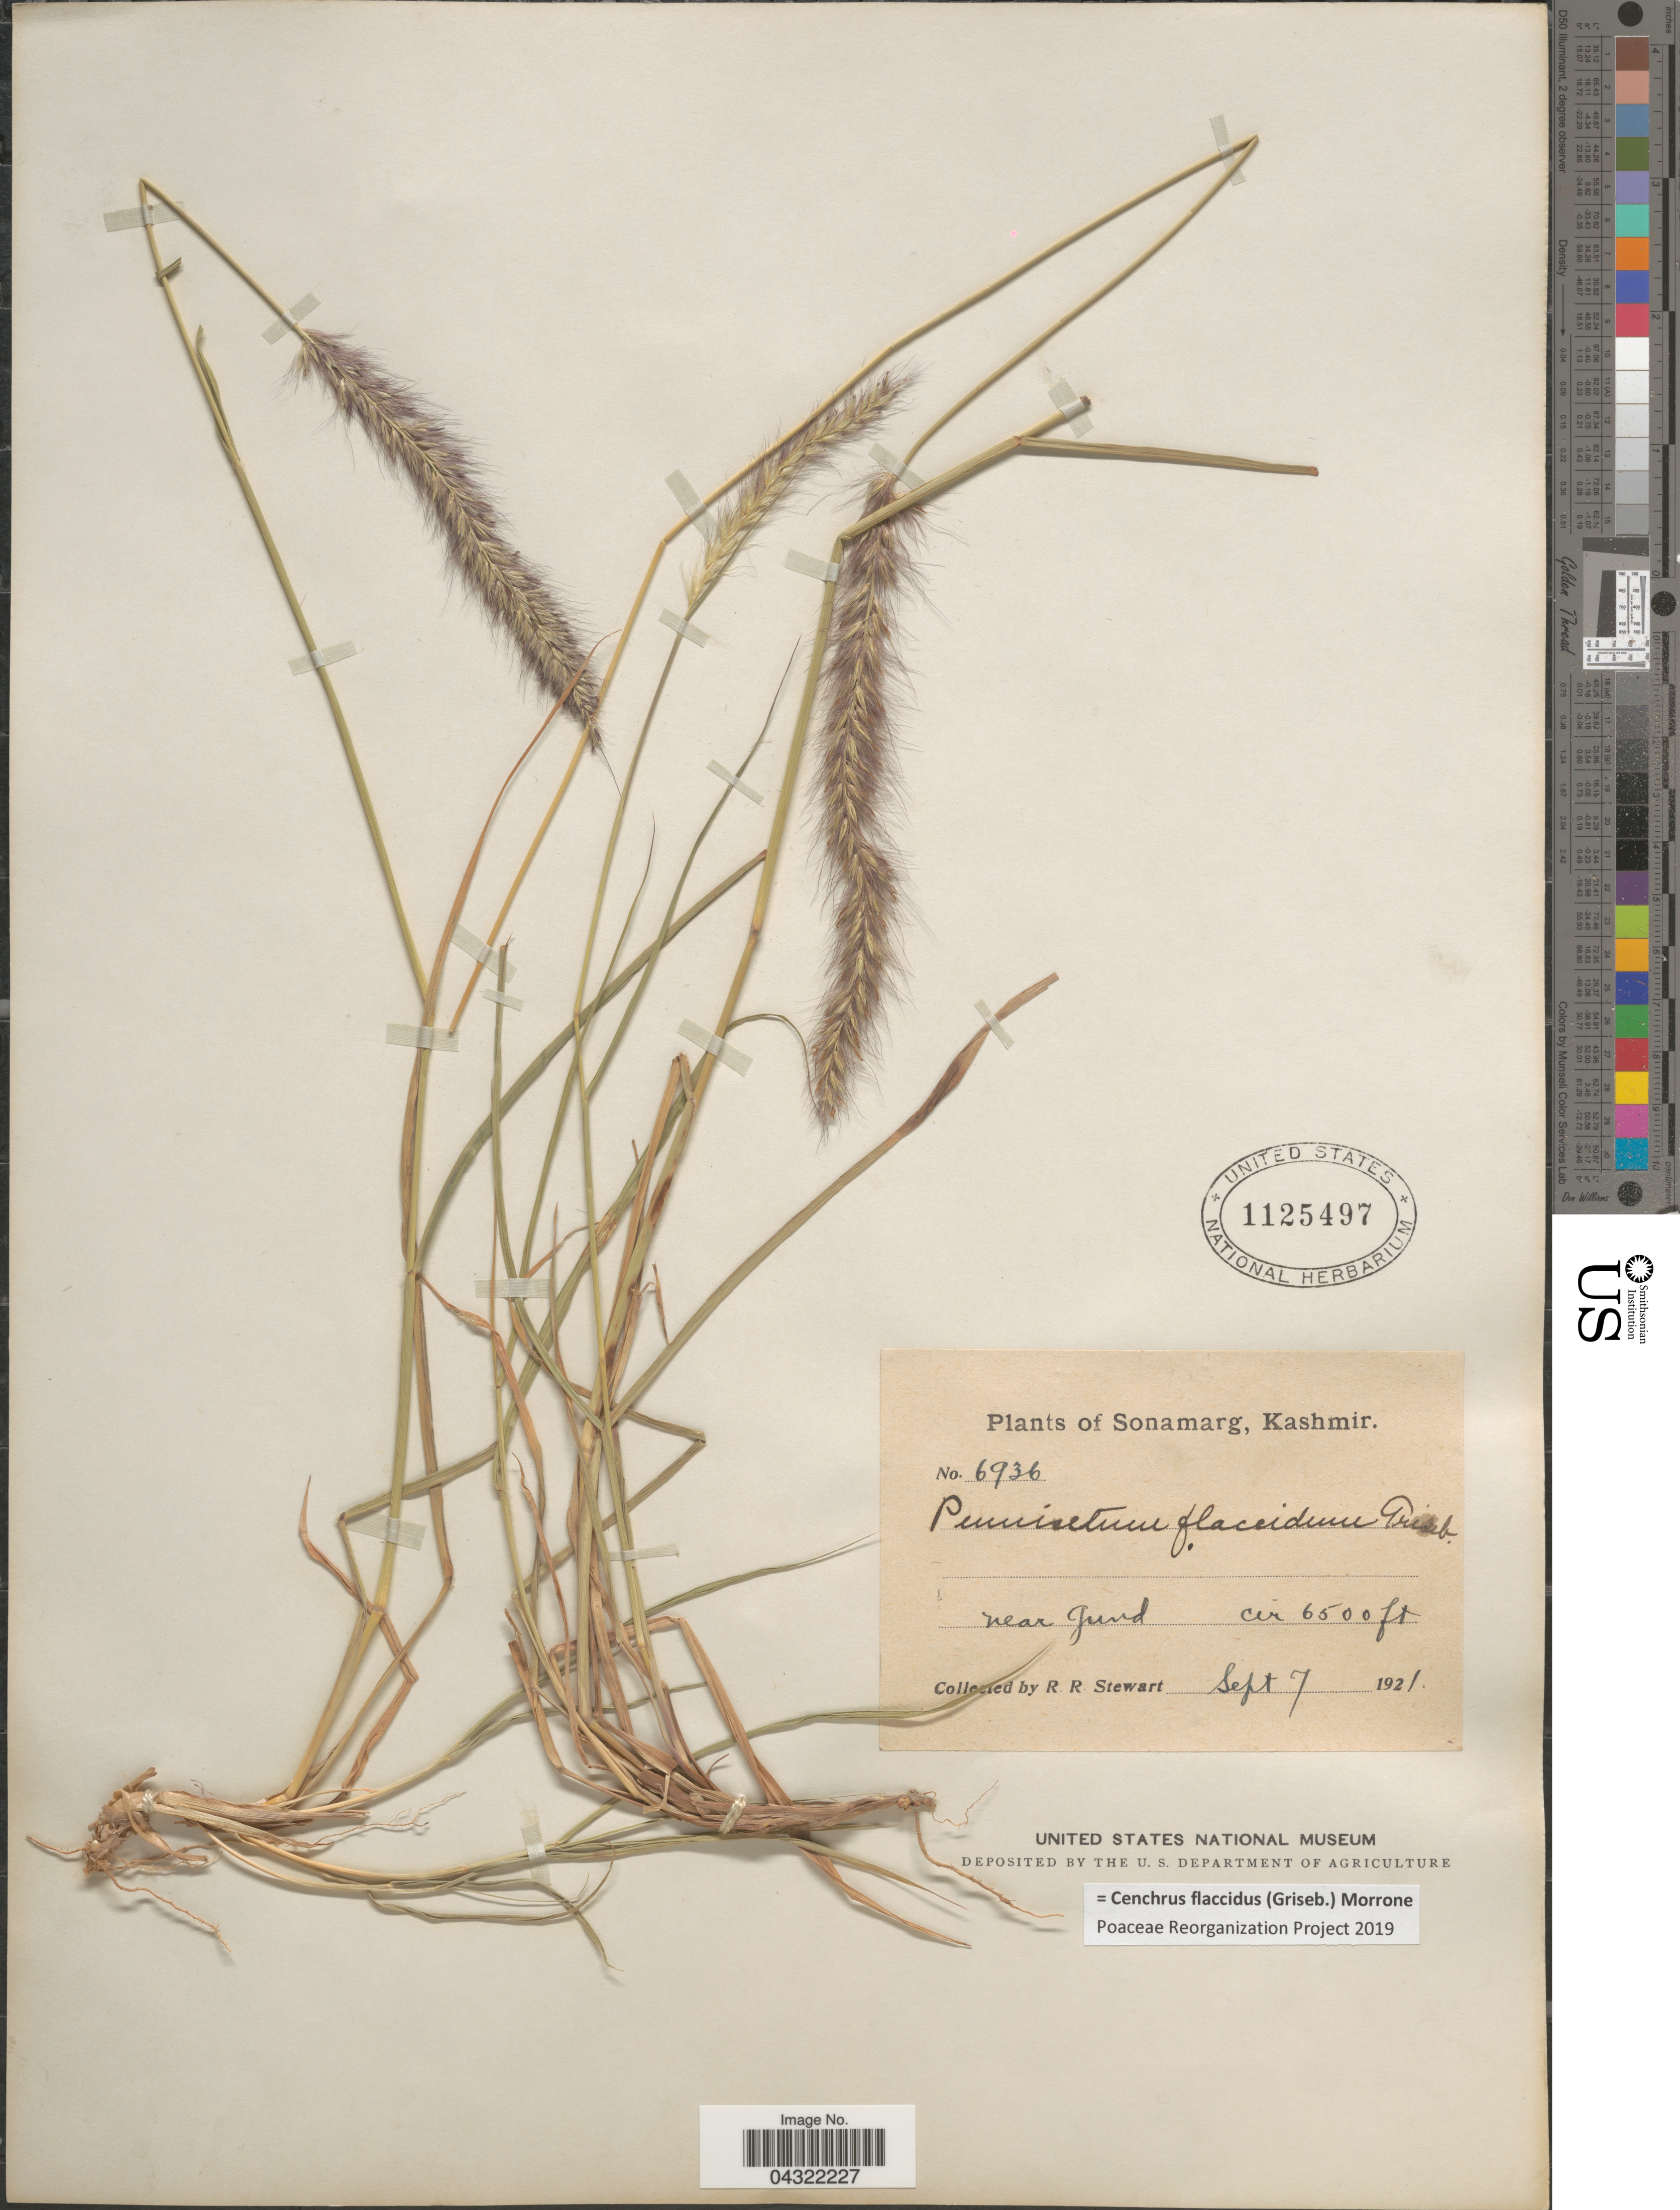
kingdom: Plantae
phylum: Tracheophyta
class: Liliopsida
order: Poales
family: Poaceae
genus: Cenchrus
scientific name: Cenchrus flaccidus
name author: (Griseb.) Morrone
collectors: R. Stewart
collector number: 6936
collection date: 1921-09-07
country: India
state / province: Jammu and Kashmir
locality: Sonamarg, Kashmir. Near Gund.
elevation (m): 1981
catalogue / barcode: US 1125497